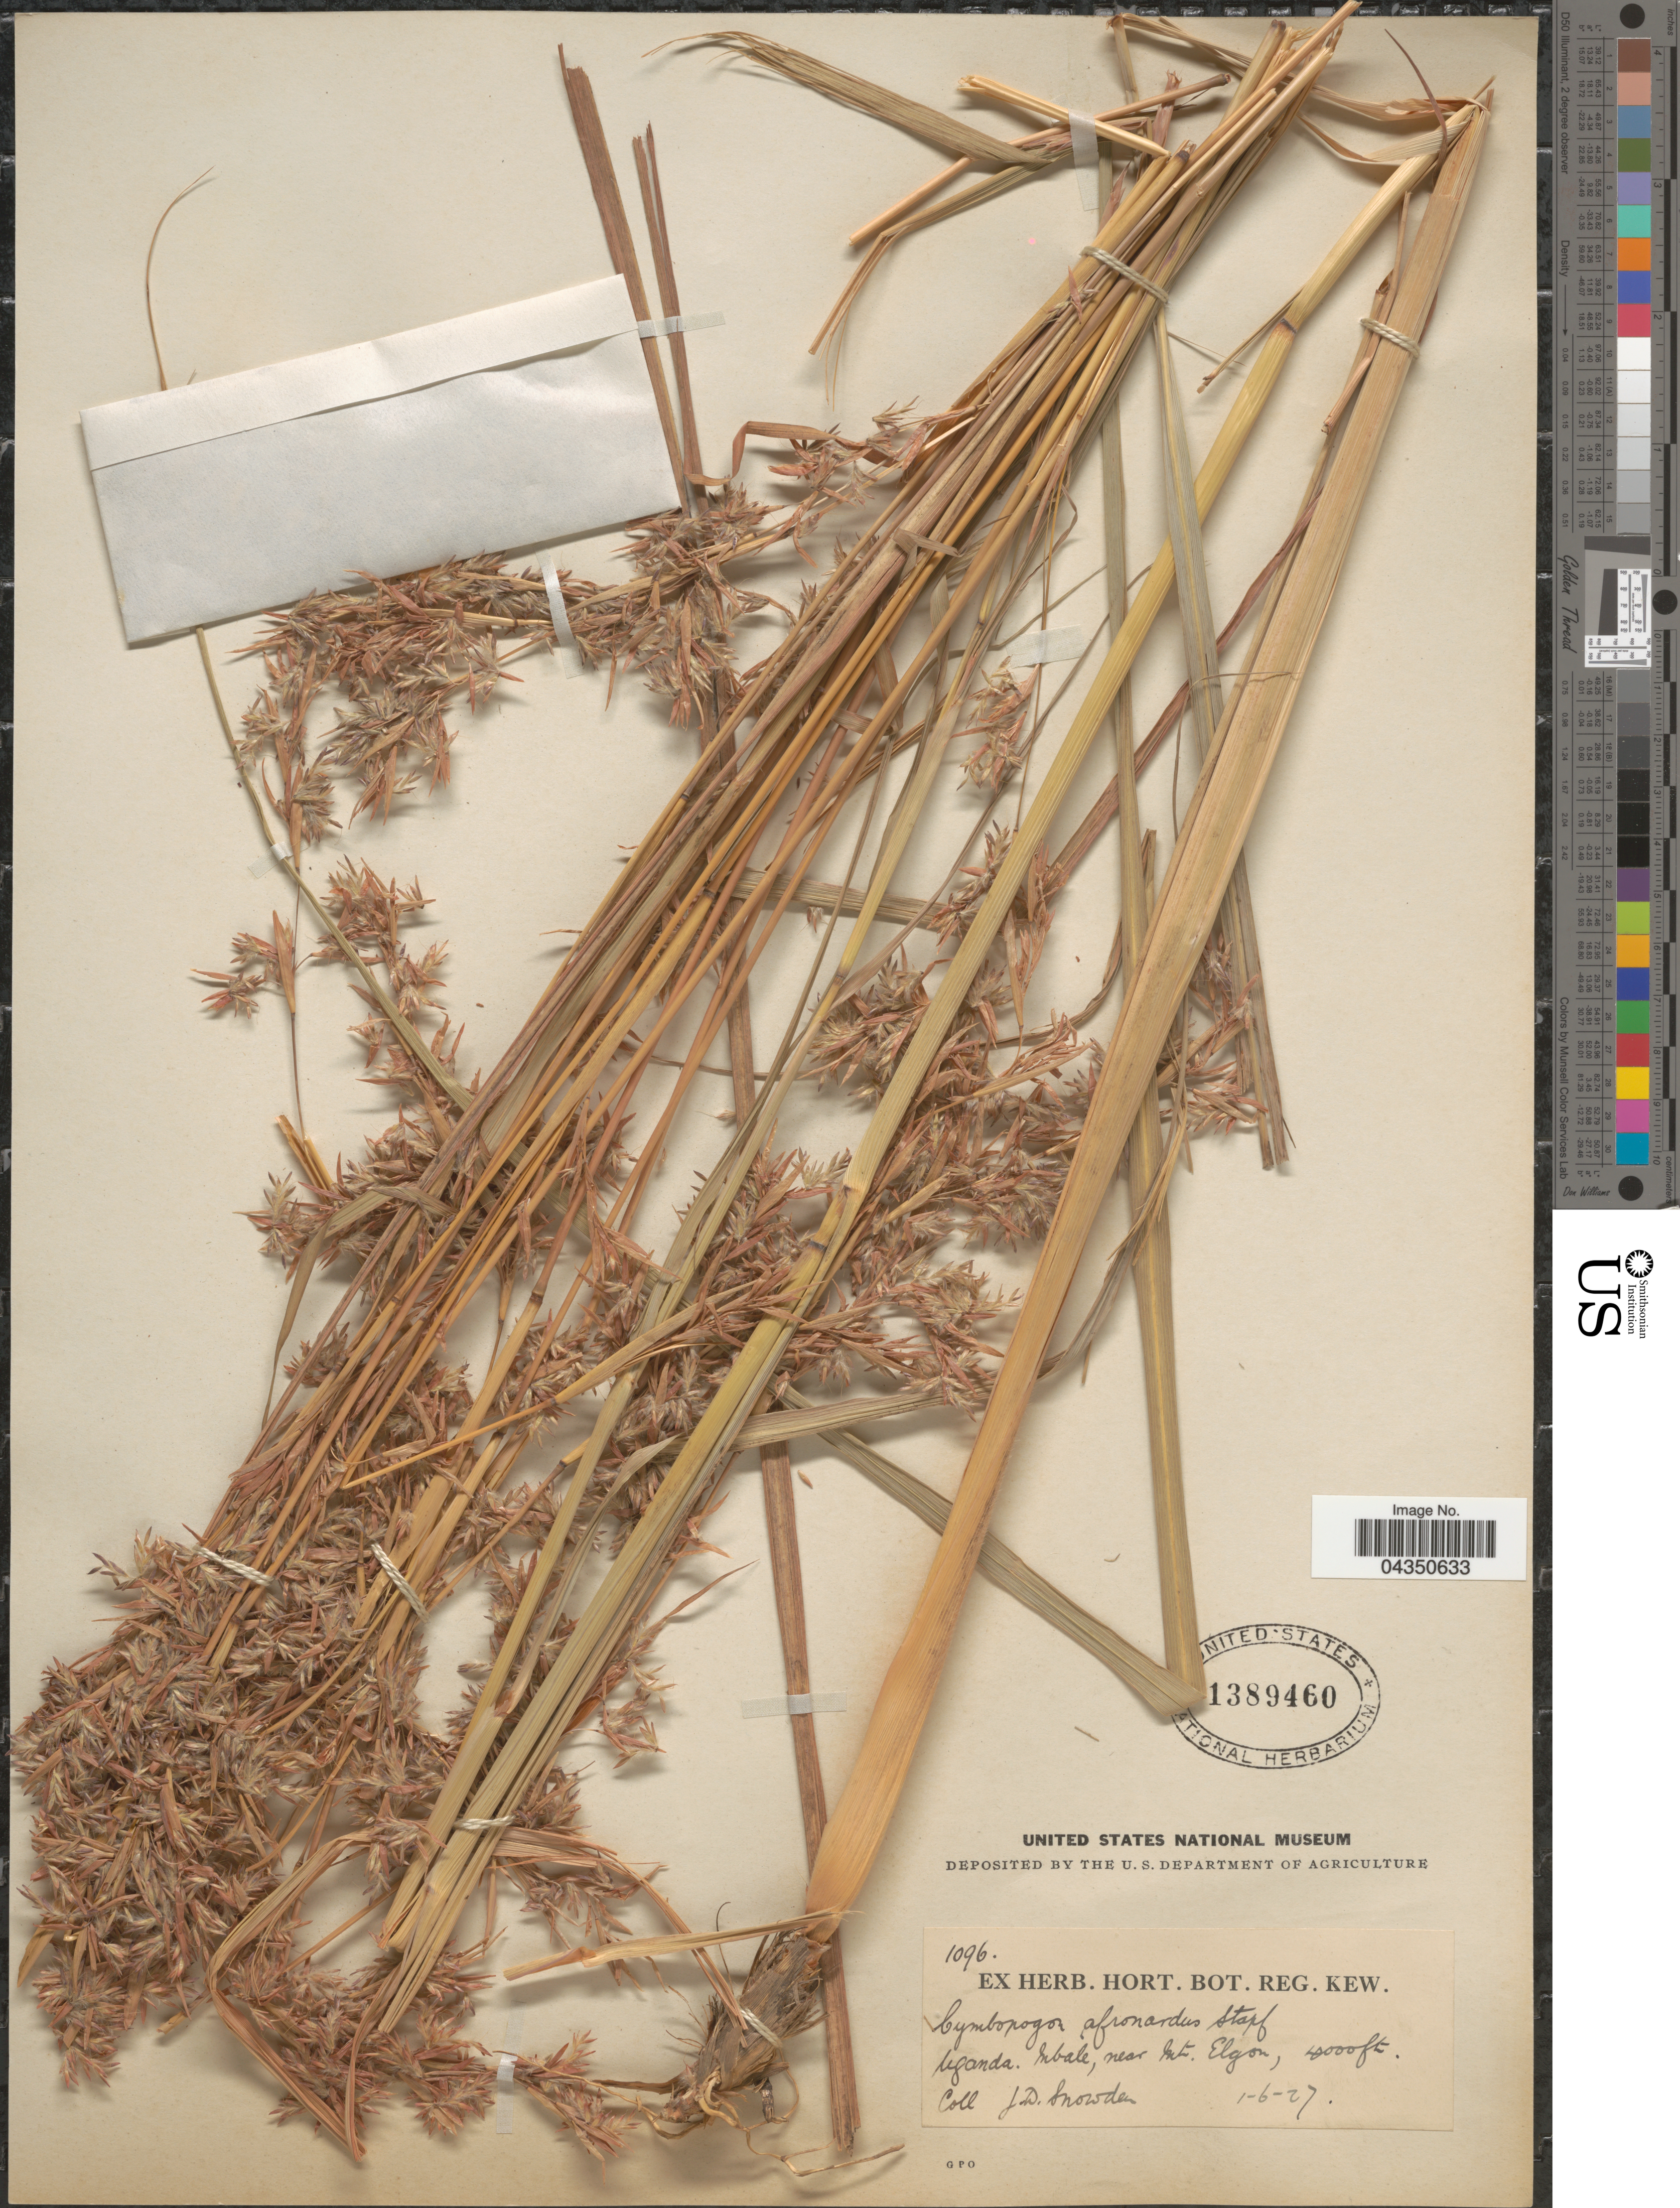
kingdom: Plantae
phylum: Tracheophyta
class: Liliopsida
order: Poales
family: Poaceae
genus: Cymbopogon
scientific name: Cymbopogon nardus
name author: (L.) Rendle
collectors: J. Snowden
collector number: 1096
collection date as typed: Transcribed d/m/y: 1/6/27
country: Uganda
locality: Mbale, near Mt. Elgon.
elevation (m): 1219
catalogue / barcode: US 1389460